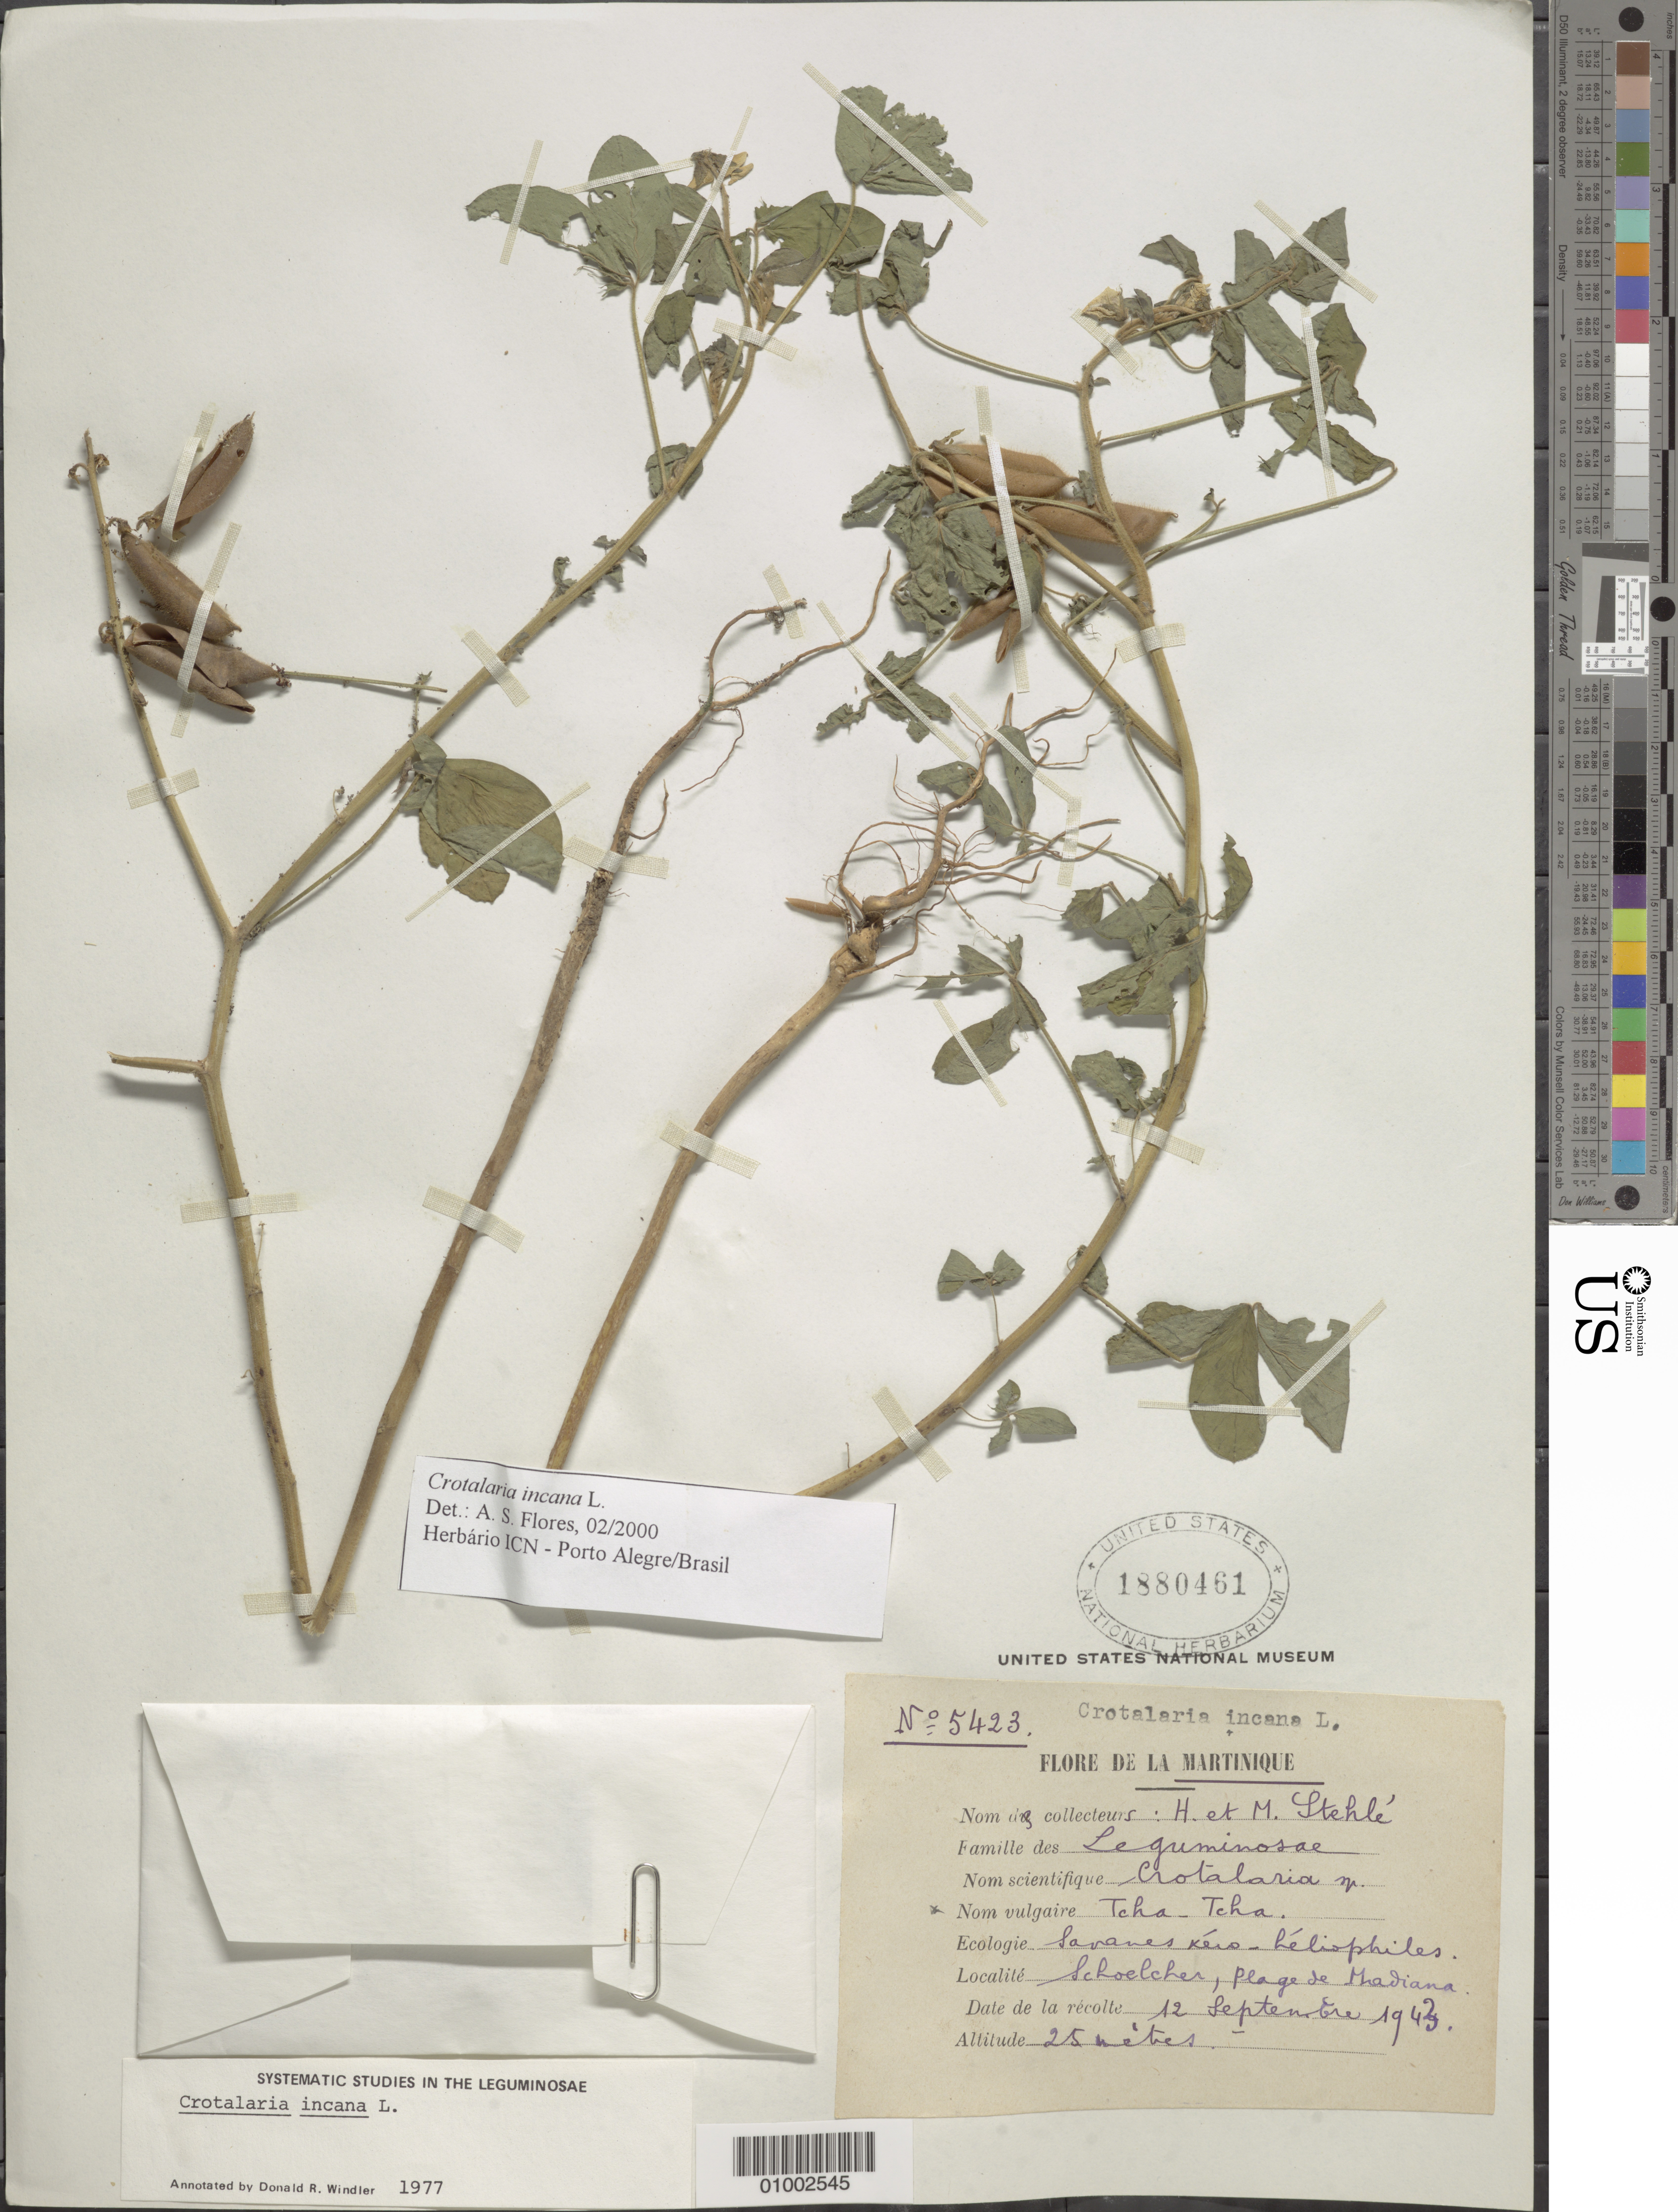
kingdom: Plantae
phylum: Tracheophyta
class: Magnoliopsida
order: Fabales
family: Fabaceae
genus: Crotalaria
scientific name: Crotalaria incana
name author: L.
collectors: H. Stehlé & M. Stehlé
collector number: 5423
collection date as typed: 12 Sep 1943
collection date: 1943-09-12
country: Martinique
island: Martinique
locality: Schoelcher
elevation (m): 25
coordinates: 0 N, 0 E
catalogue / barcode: US 1880461